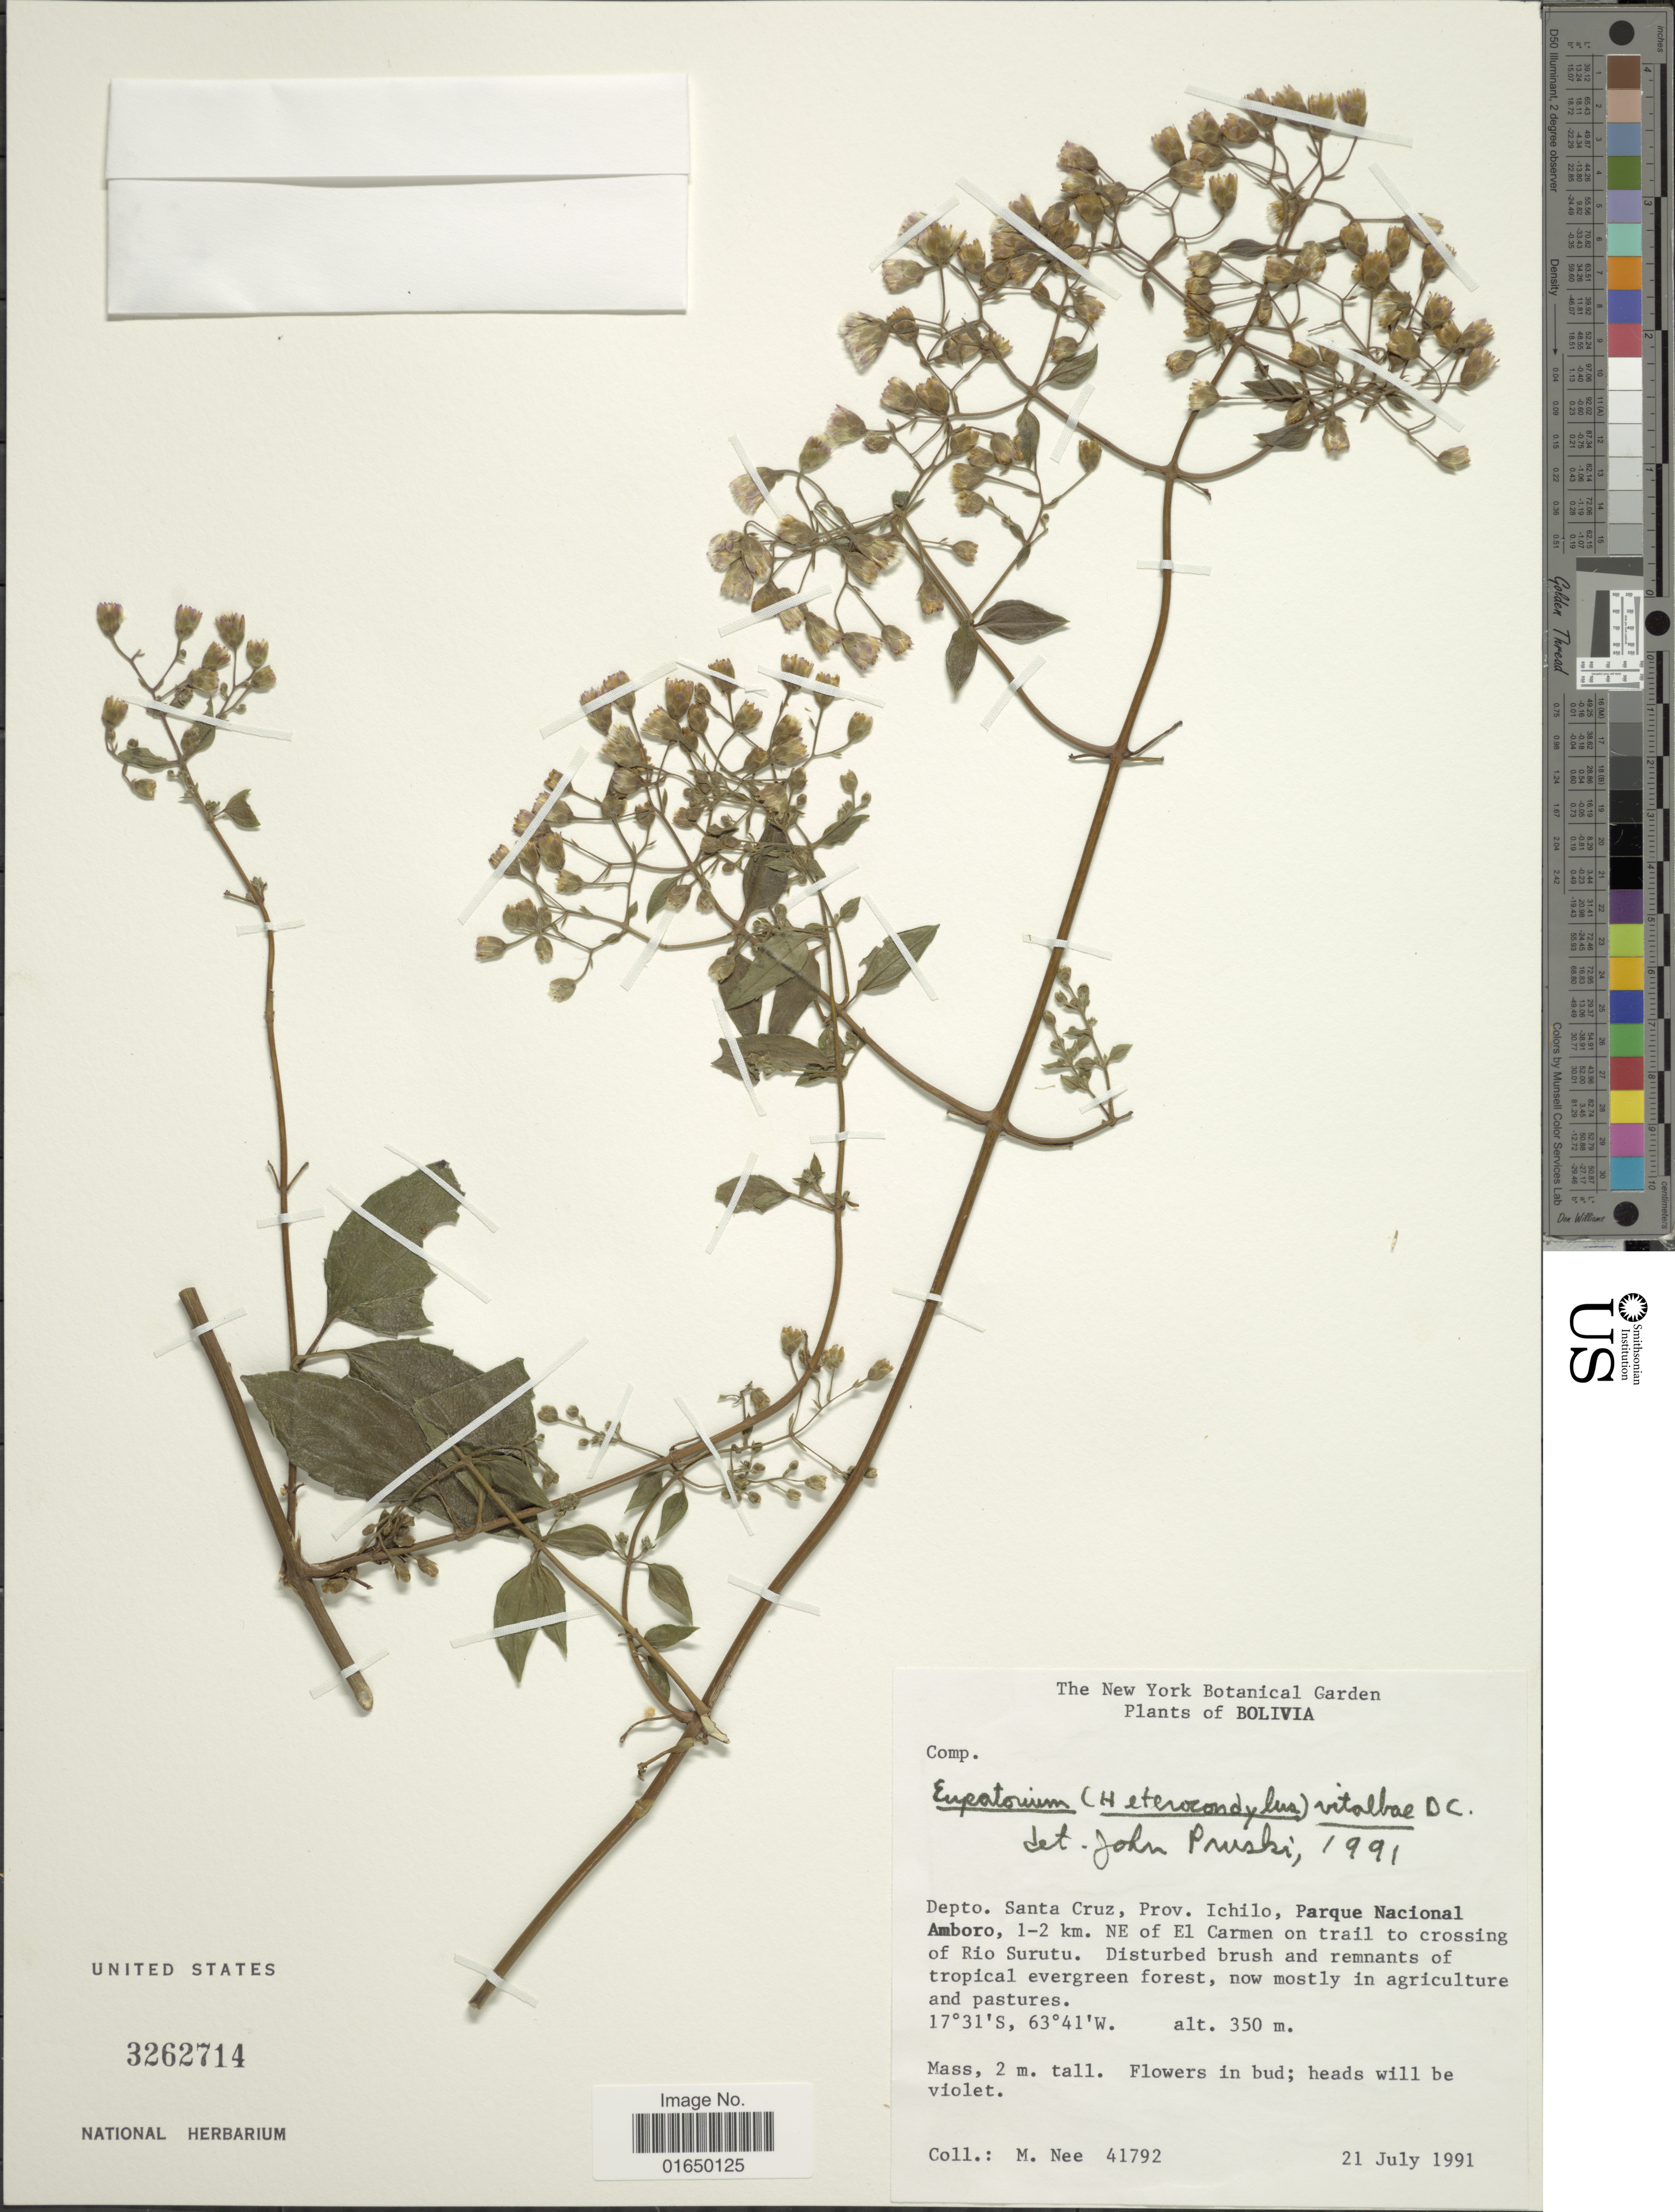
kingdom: Plantae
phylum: Tracheophyta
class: Magnoliopsida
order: Asterales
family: Asteraceae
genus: Heterocondylus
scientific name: Heterocondylus vitalbae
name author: (DC.) R.M. King & H. Rob.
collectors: M. Nee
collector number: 41792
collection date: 1991-07-21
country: Bolivia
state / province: Santa Cruz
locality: Depto Santa Cruz, Prov. Ichilo, parque Nacional Amboro, 1-2 km. NE of El Carmen on trail to crossing o Rio Surutu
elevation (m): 350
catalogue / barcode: US 3262714